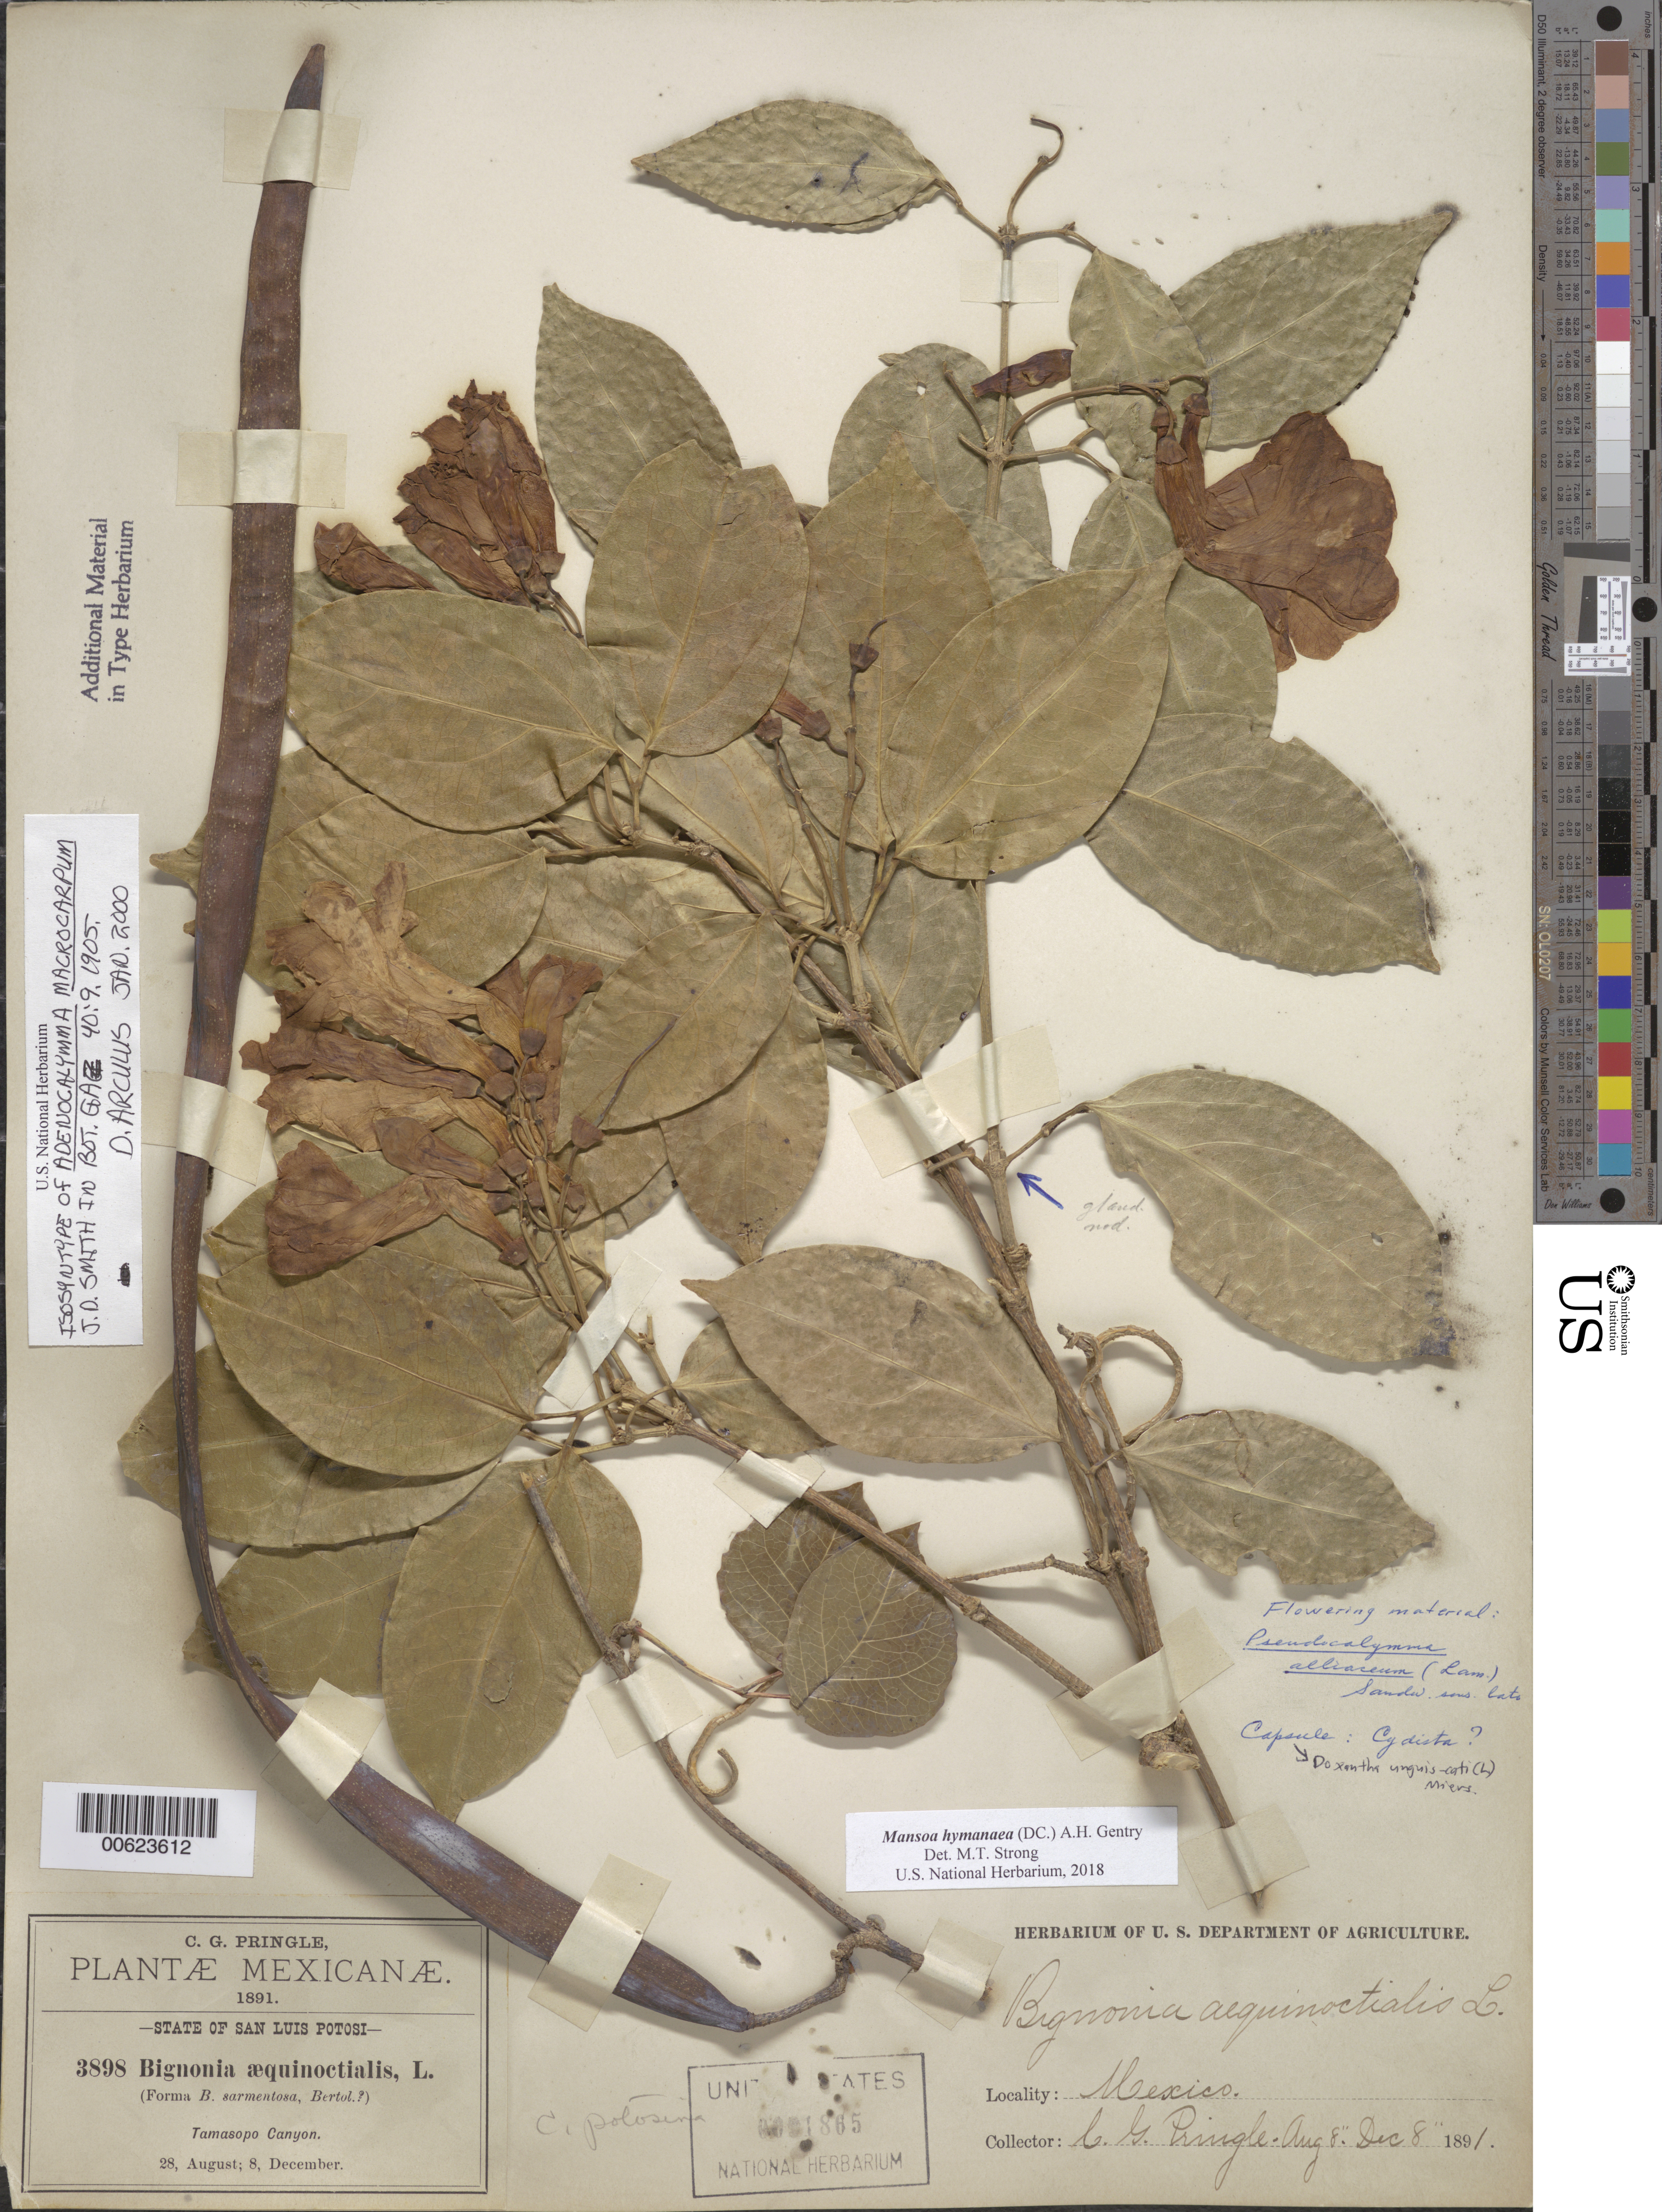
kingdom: Plantae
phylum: Tracheophyta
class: Magnoliopsida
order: Lamiales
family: Bignoniaceae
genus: Mansoa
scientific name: Mansoa hymenaea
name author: (DC.) A.H. Gentry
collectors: C. G. Pringle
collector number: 3898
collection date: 1891-08-28/1891-12-08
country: Mexico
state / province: San Luis Potosí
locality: Tamasopa Canyon.